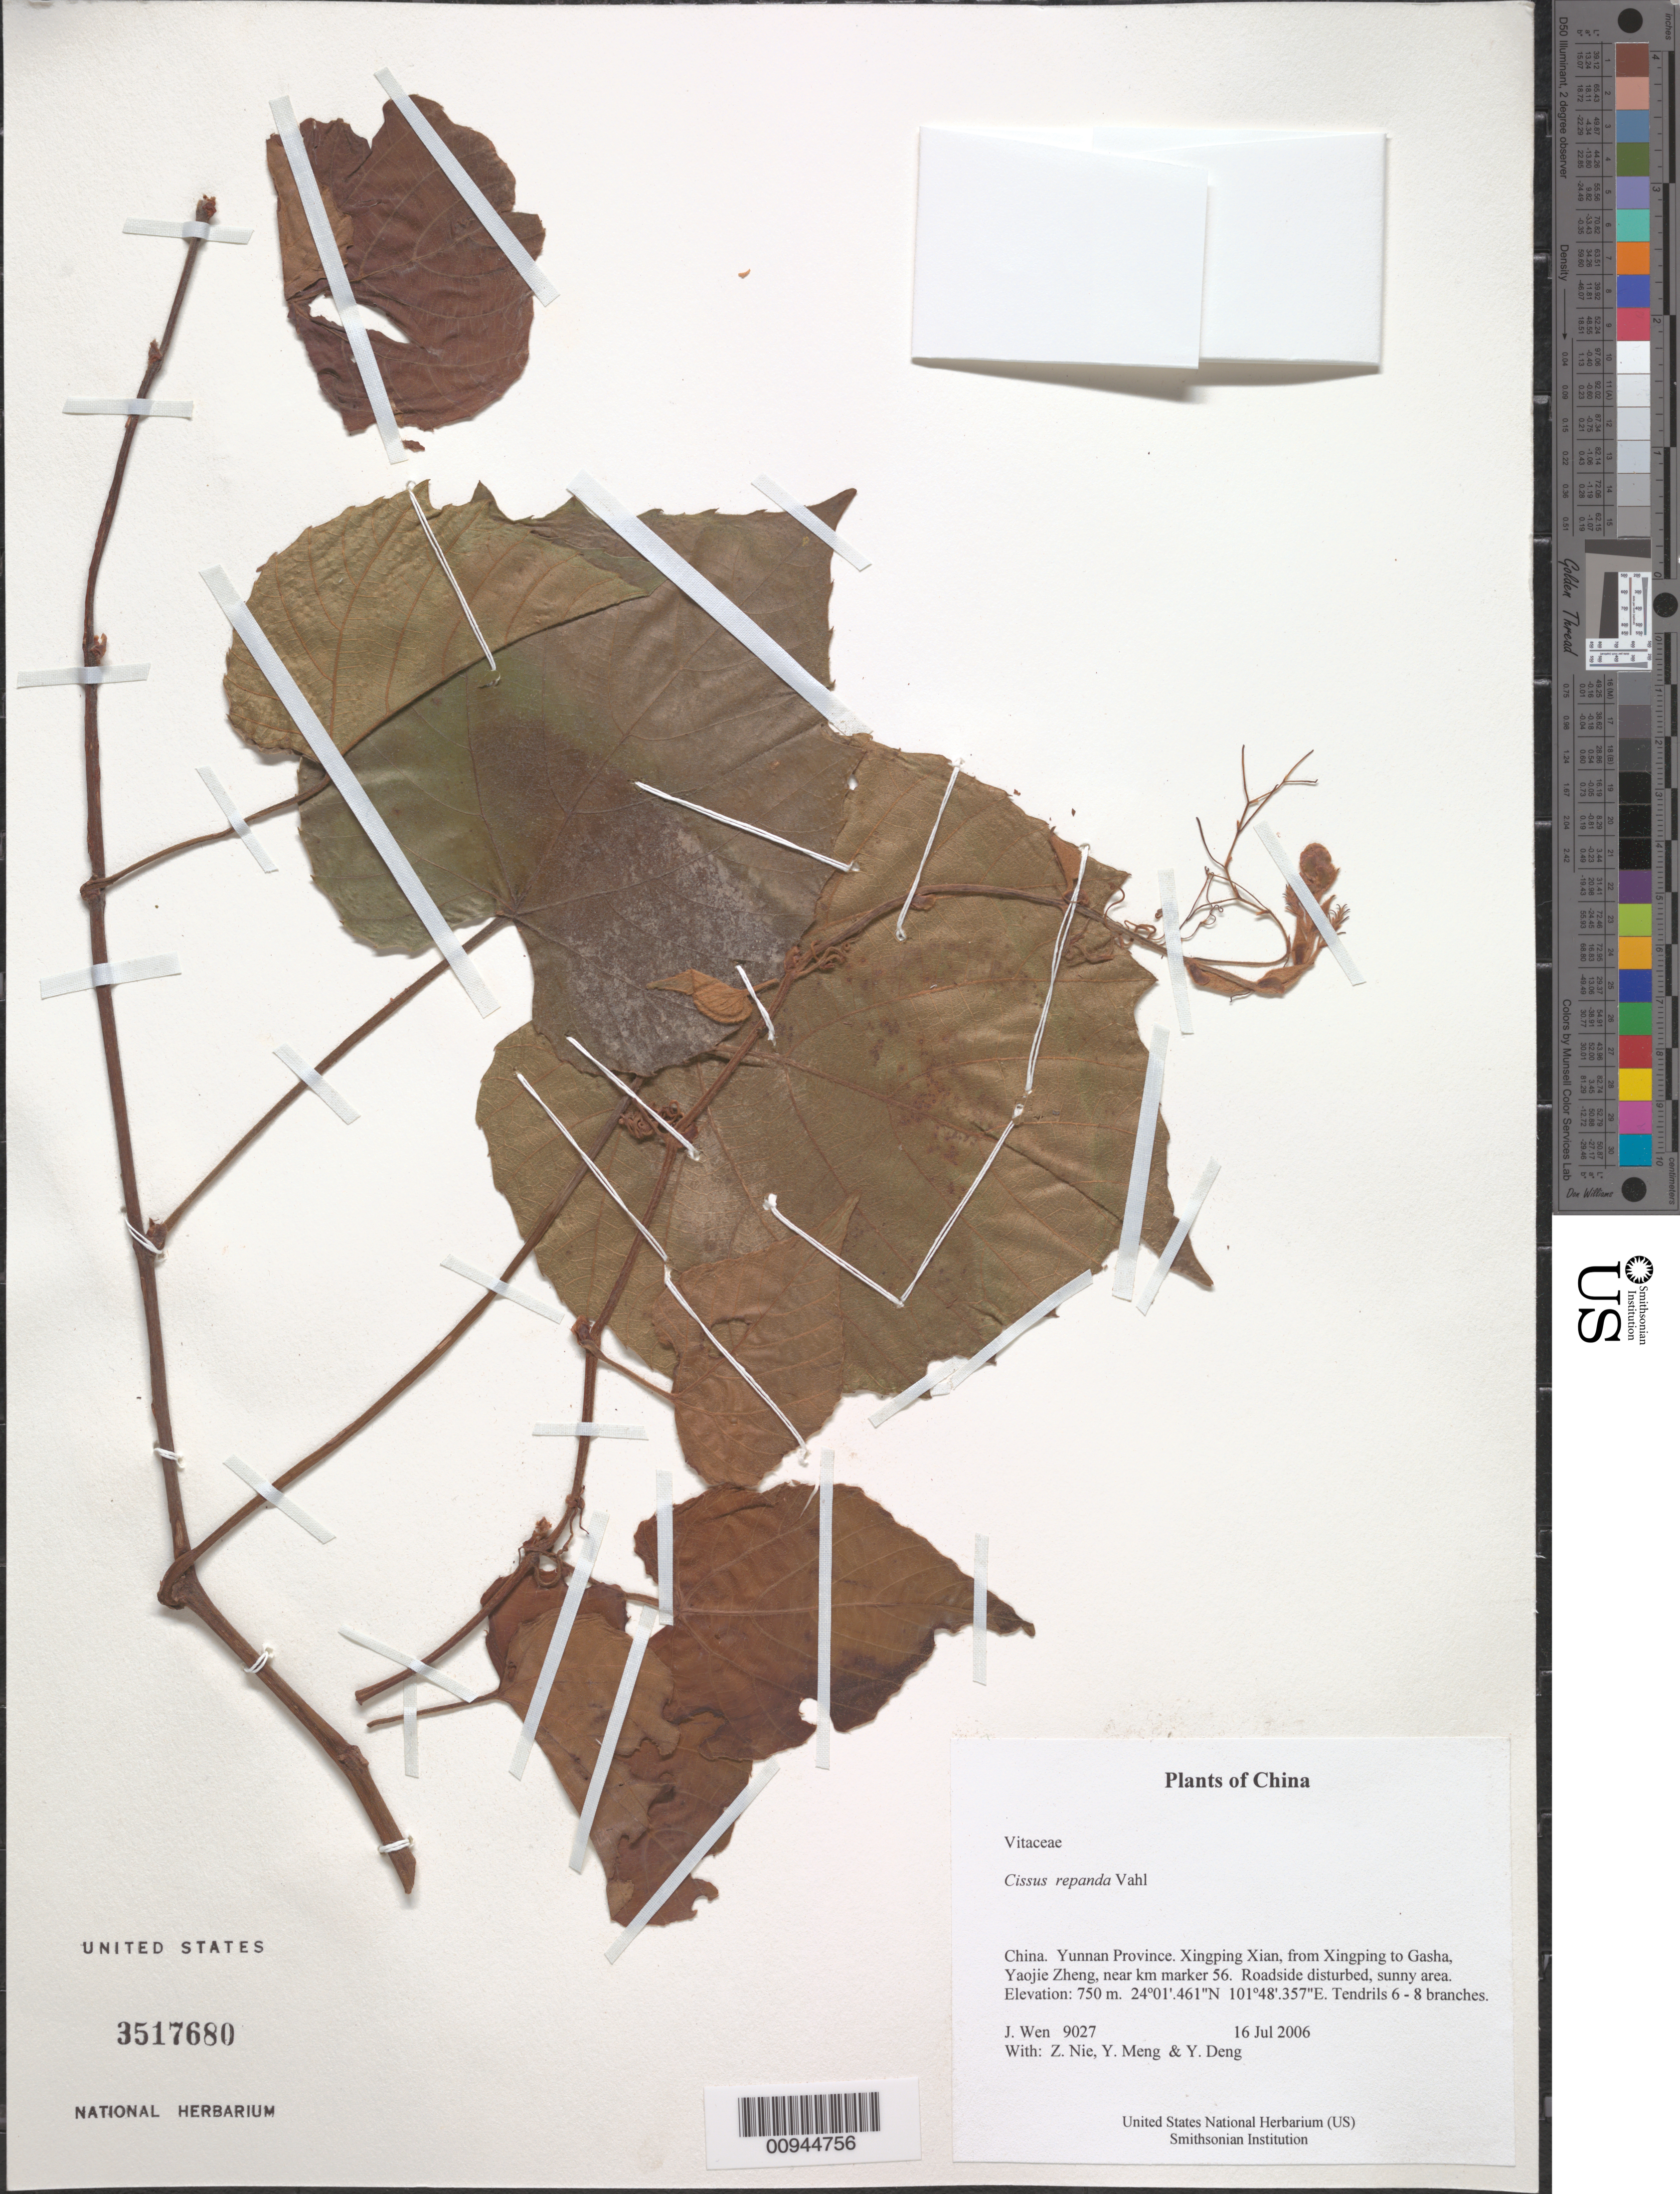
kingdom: Plantae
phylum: Tracheophyta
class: Magnoliopsida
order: Vitales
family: Vitaceae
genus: Cissus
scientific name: Cissus repanda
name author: Vahl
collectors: J. Wen, Z. Nie, Y. Meng & Y. Deng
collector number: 9027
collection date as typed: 16 Jul 2006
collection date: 2006-07-16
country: China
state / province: Yunnan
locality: Xingping Xian, from Xingping to Gasha, Yaojie Zheng, near km marker 56. Roadside disturbed, sunny area.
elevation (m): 750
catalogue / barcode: US 3517680